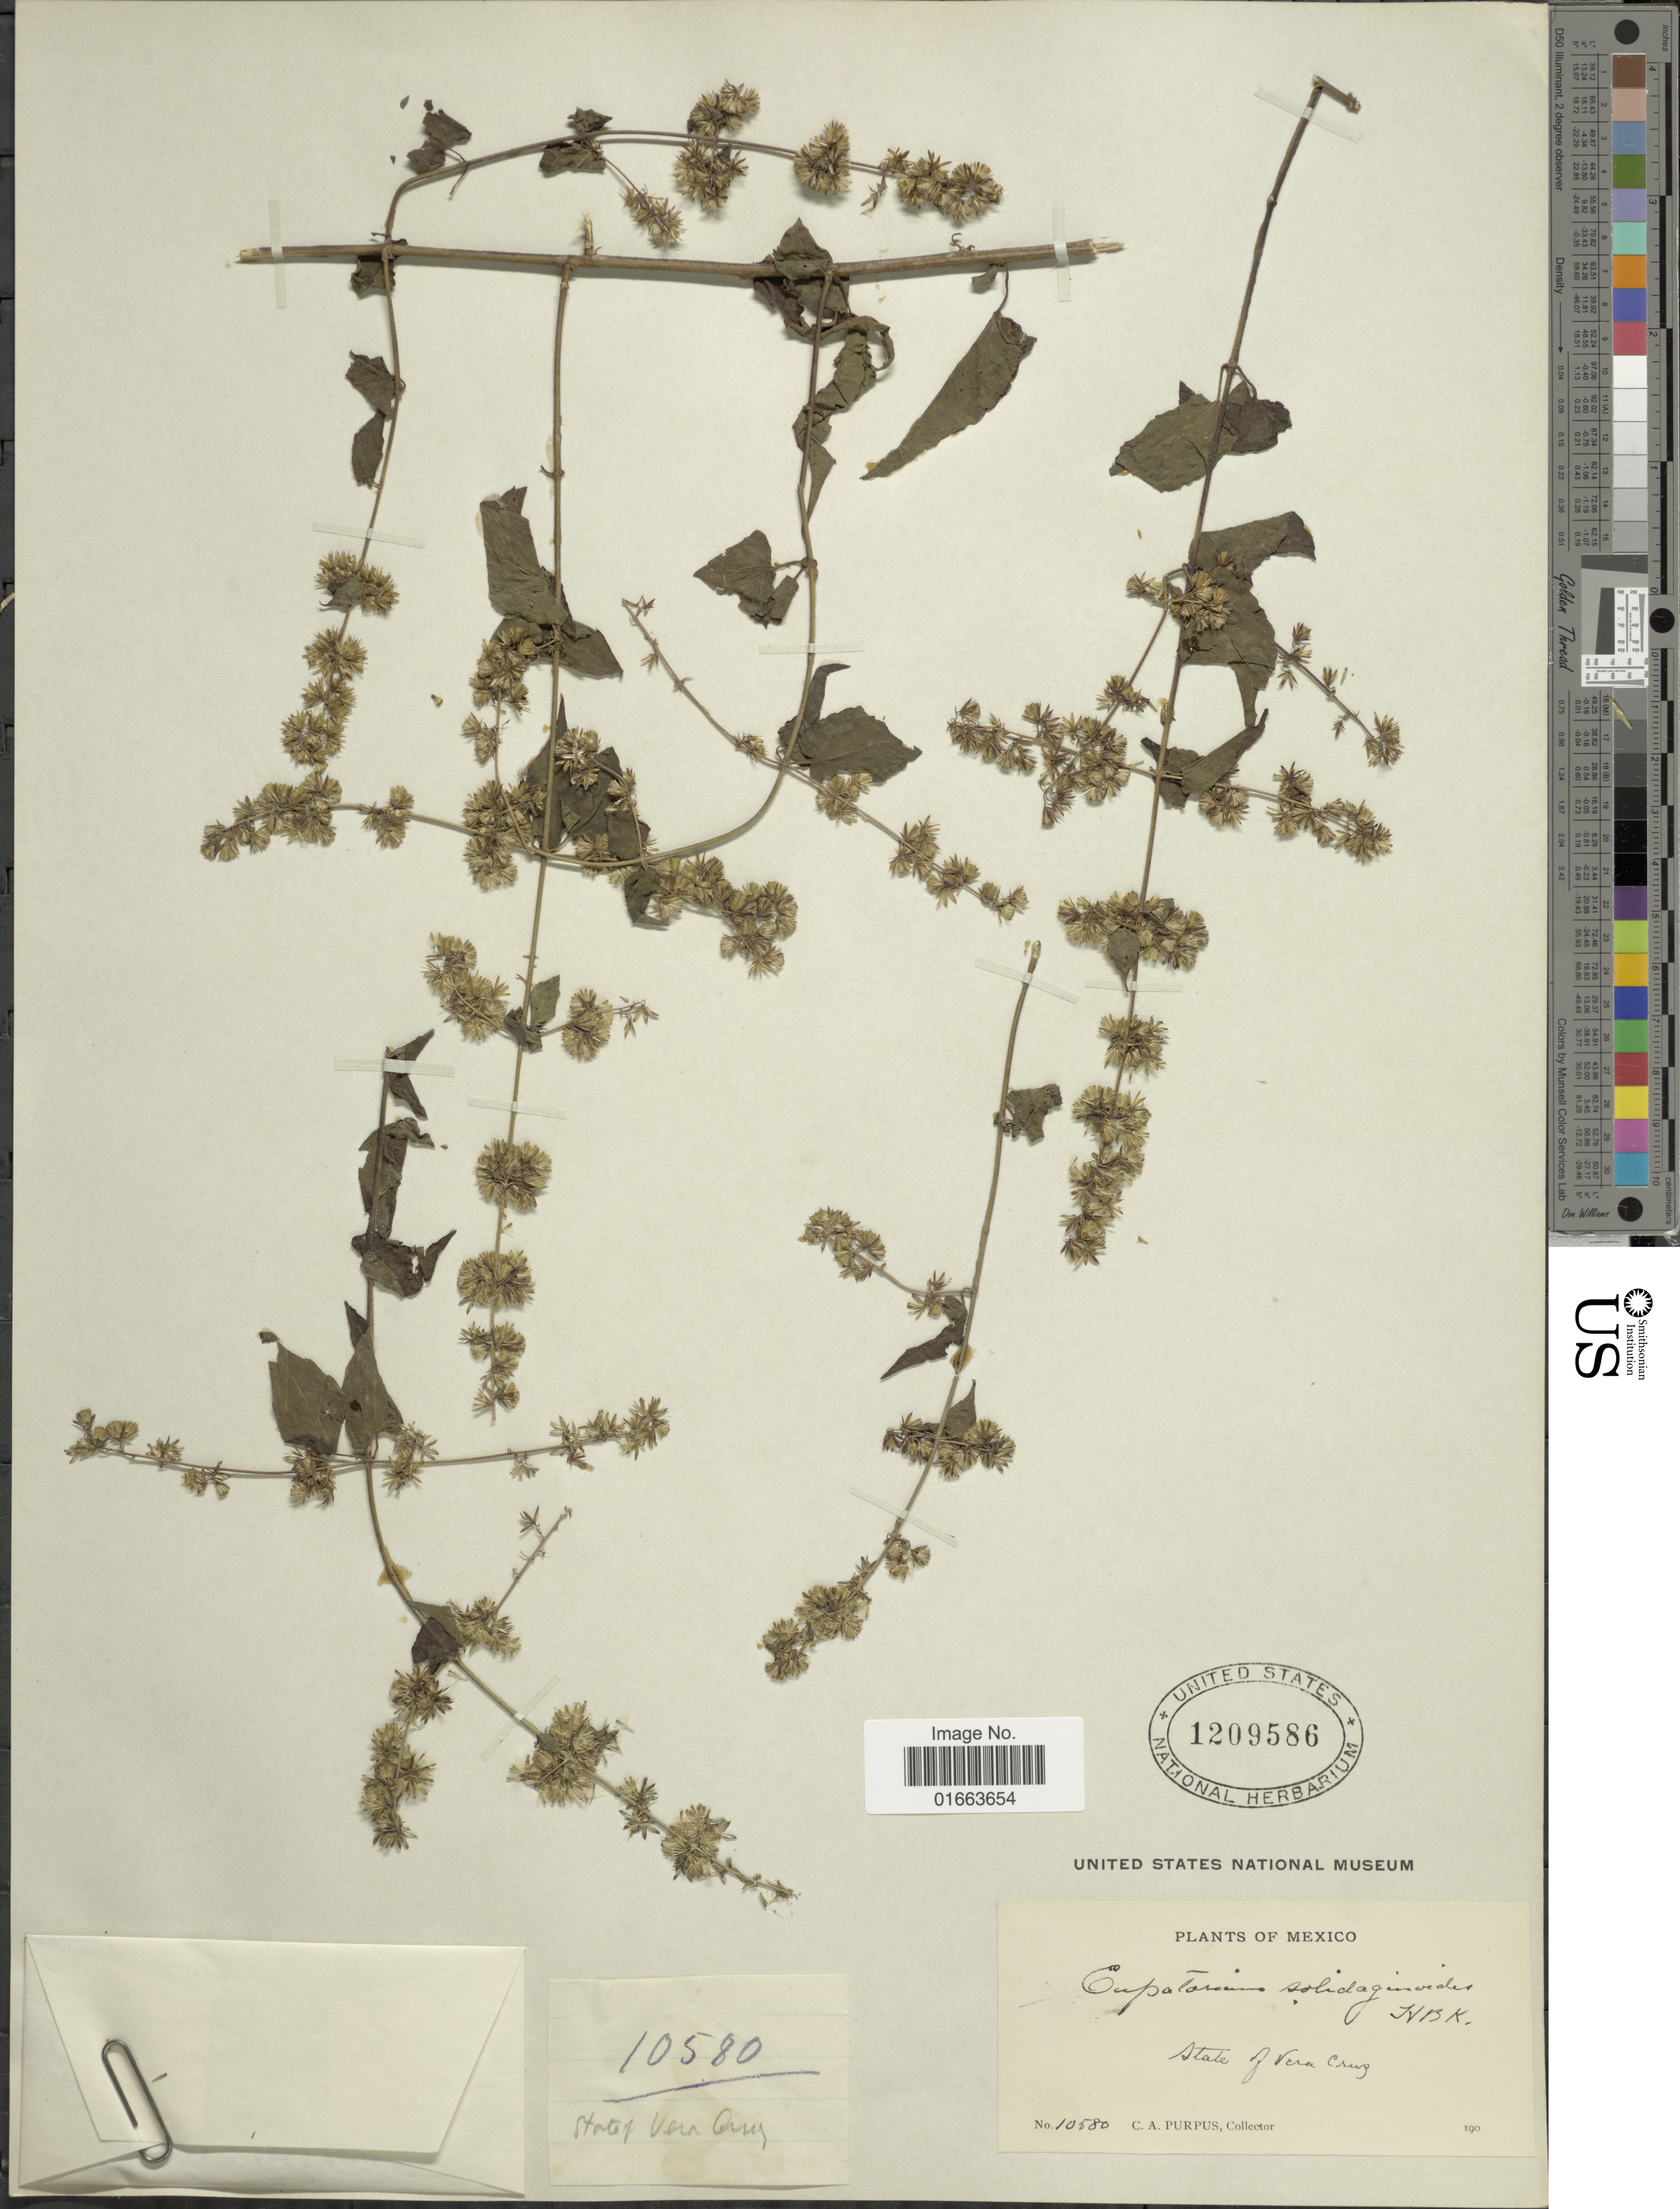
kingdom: Plantae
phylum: Tracheophyta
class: Magnoliopsida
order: Asterales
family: Asteraceae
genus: Koanophyllon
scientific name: Koanophyllon solidaginoides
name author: (Kunth) R.M. King & H. Rob.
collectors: C. A. Purpus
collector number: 10580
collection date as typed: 190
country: Mexico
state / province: Veracruz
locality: Vera Cruz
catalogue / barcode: US 1209586